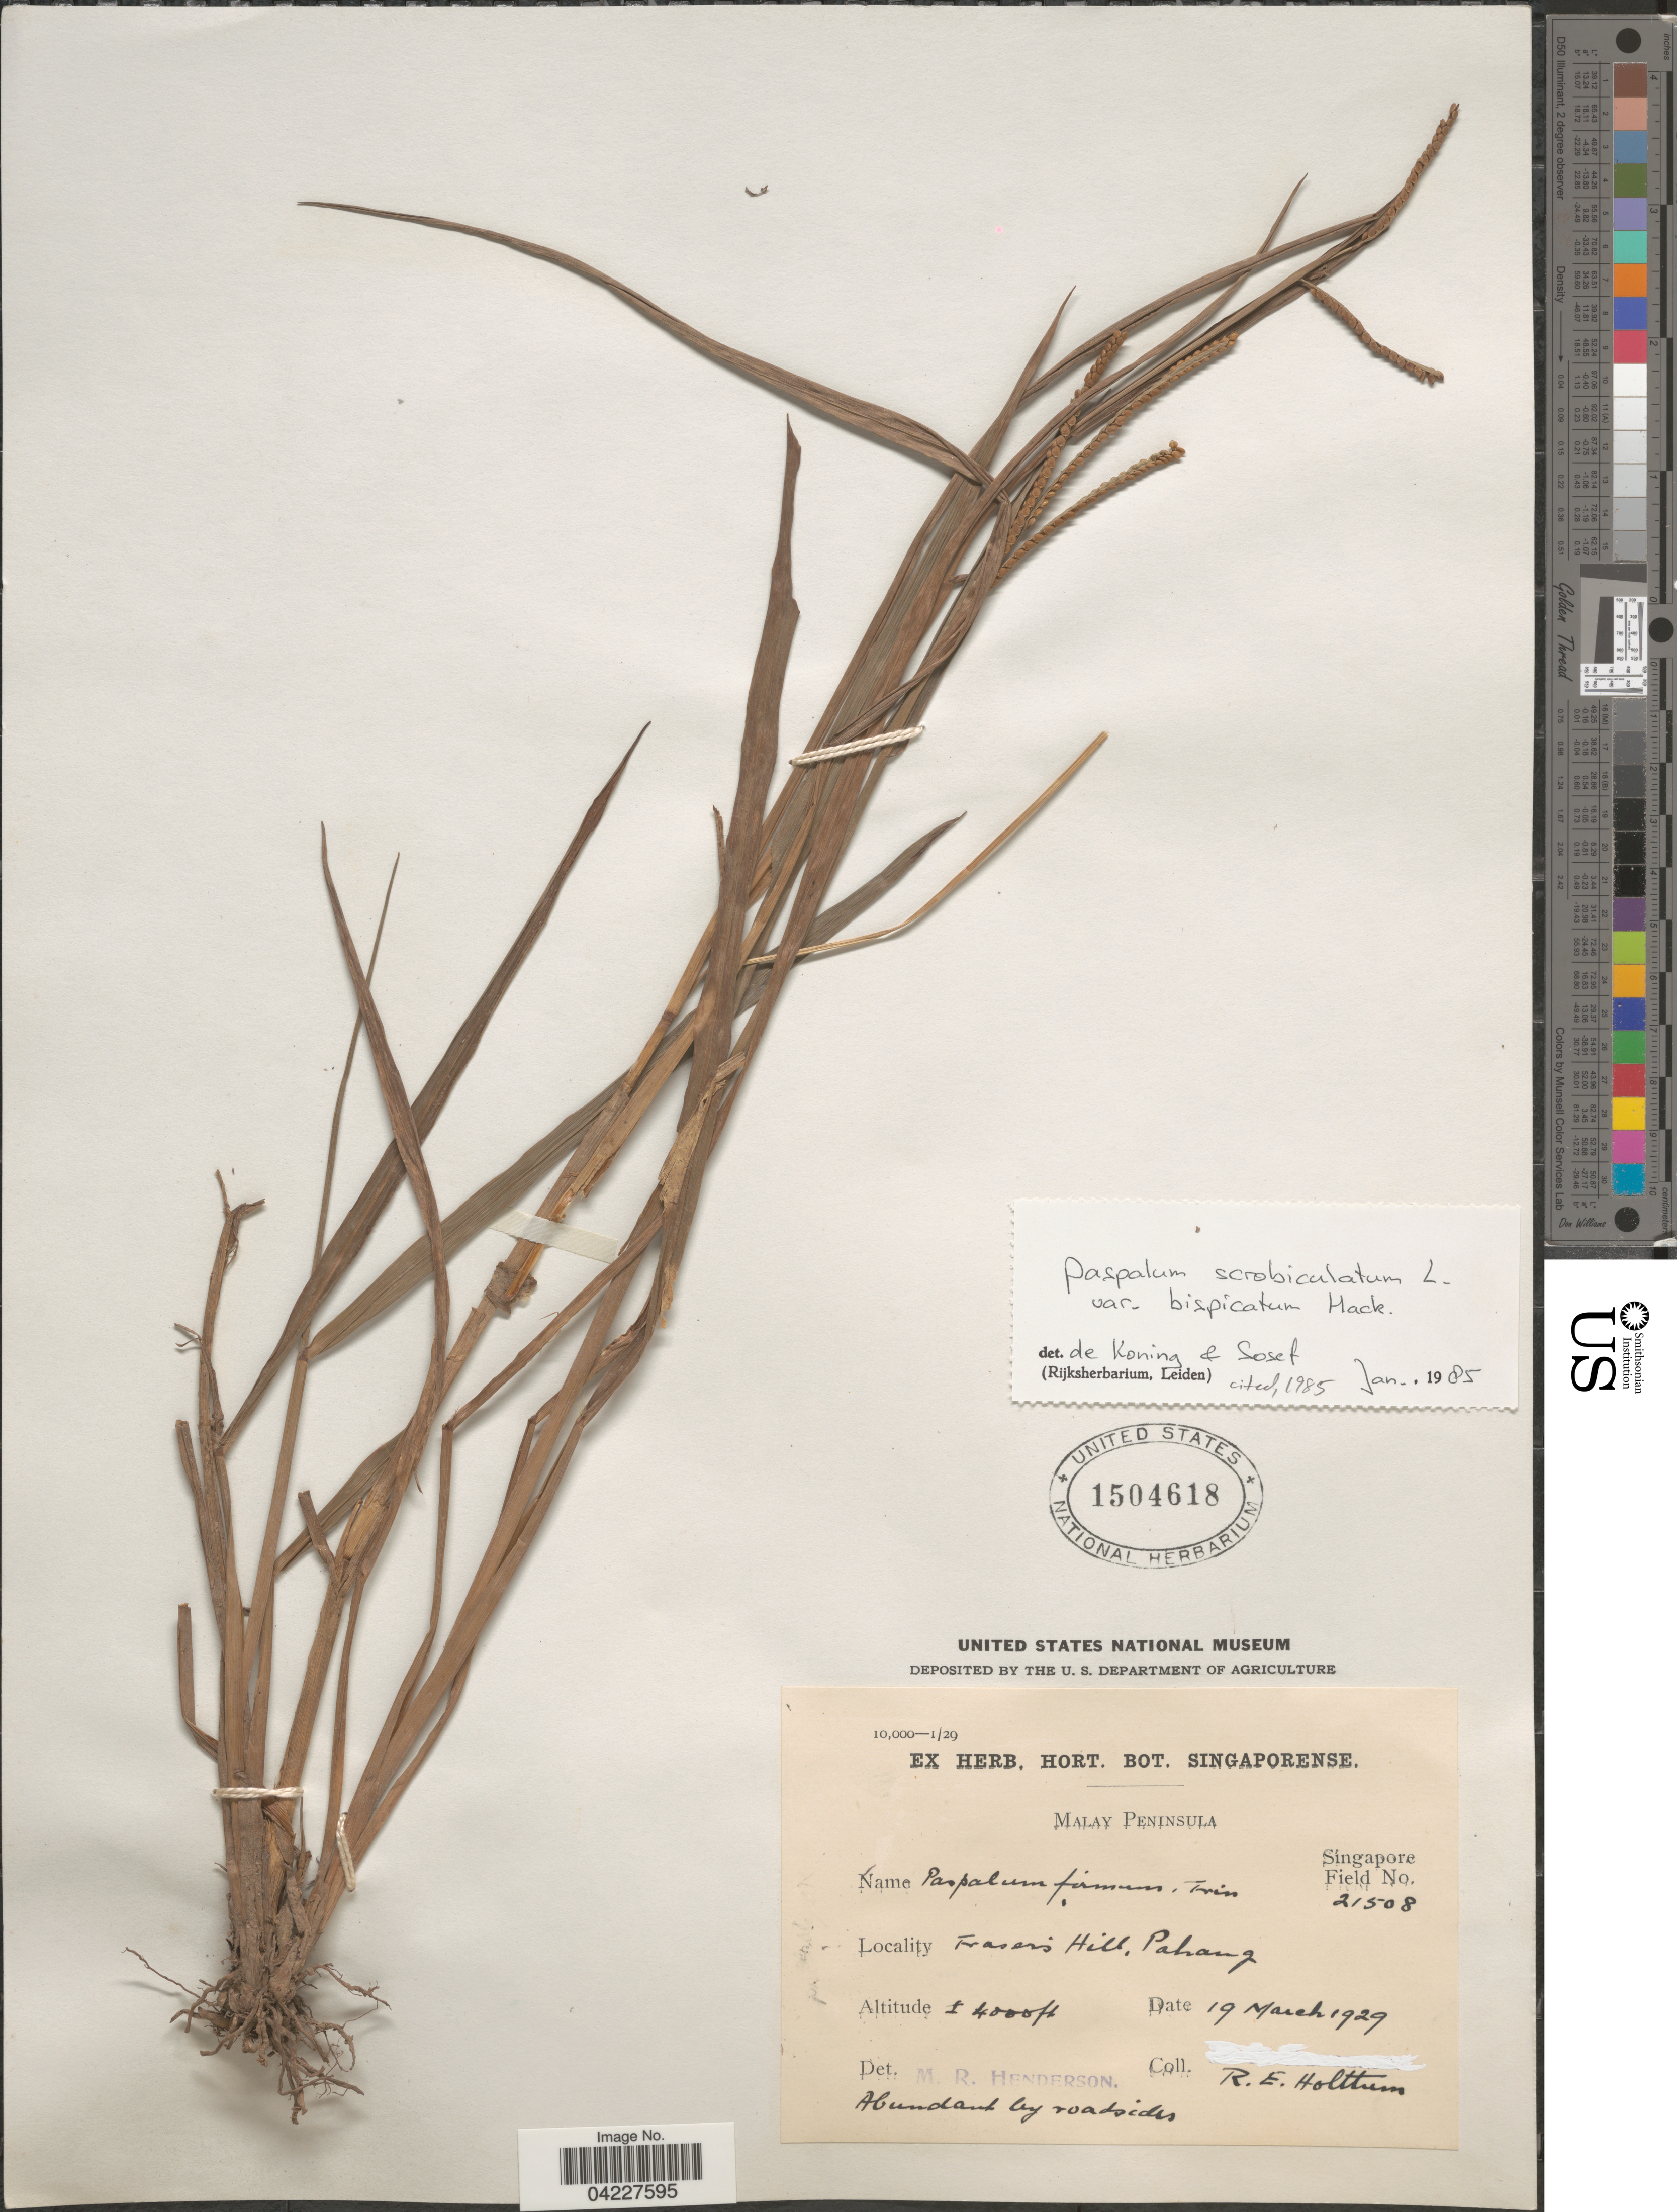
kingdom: Plantae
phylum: Tracheophyta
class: Liliopsida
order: Poales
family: Poaceae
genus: Paspalum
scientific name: Paspalum scrobiculatum var. bispicatum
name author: Hack. ex Merr.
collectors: R. E. Holttum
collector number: Singapore Field 21508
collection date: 1929-03-19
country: Malaysia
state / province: Pahang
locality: Malay Peninsula. Fraser's Hill.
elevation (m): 1219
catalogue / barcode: US 1504618